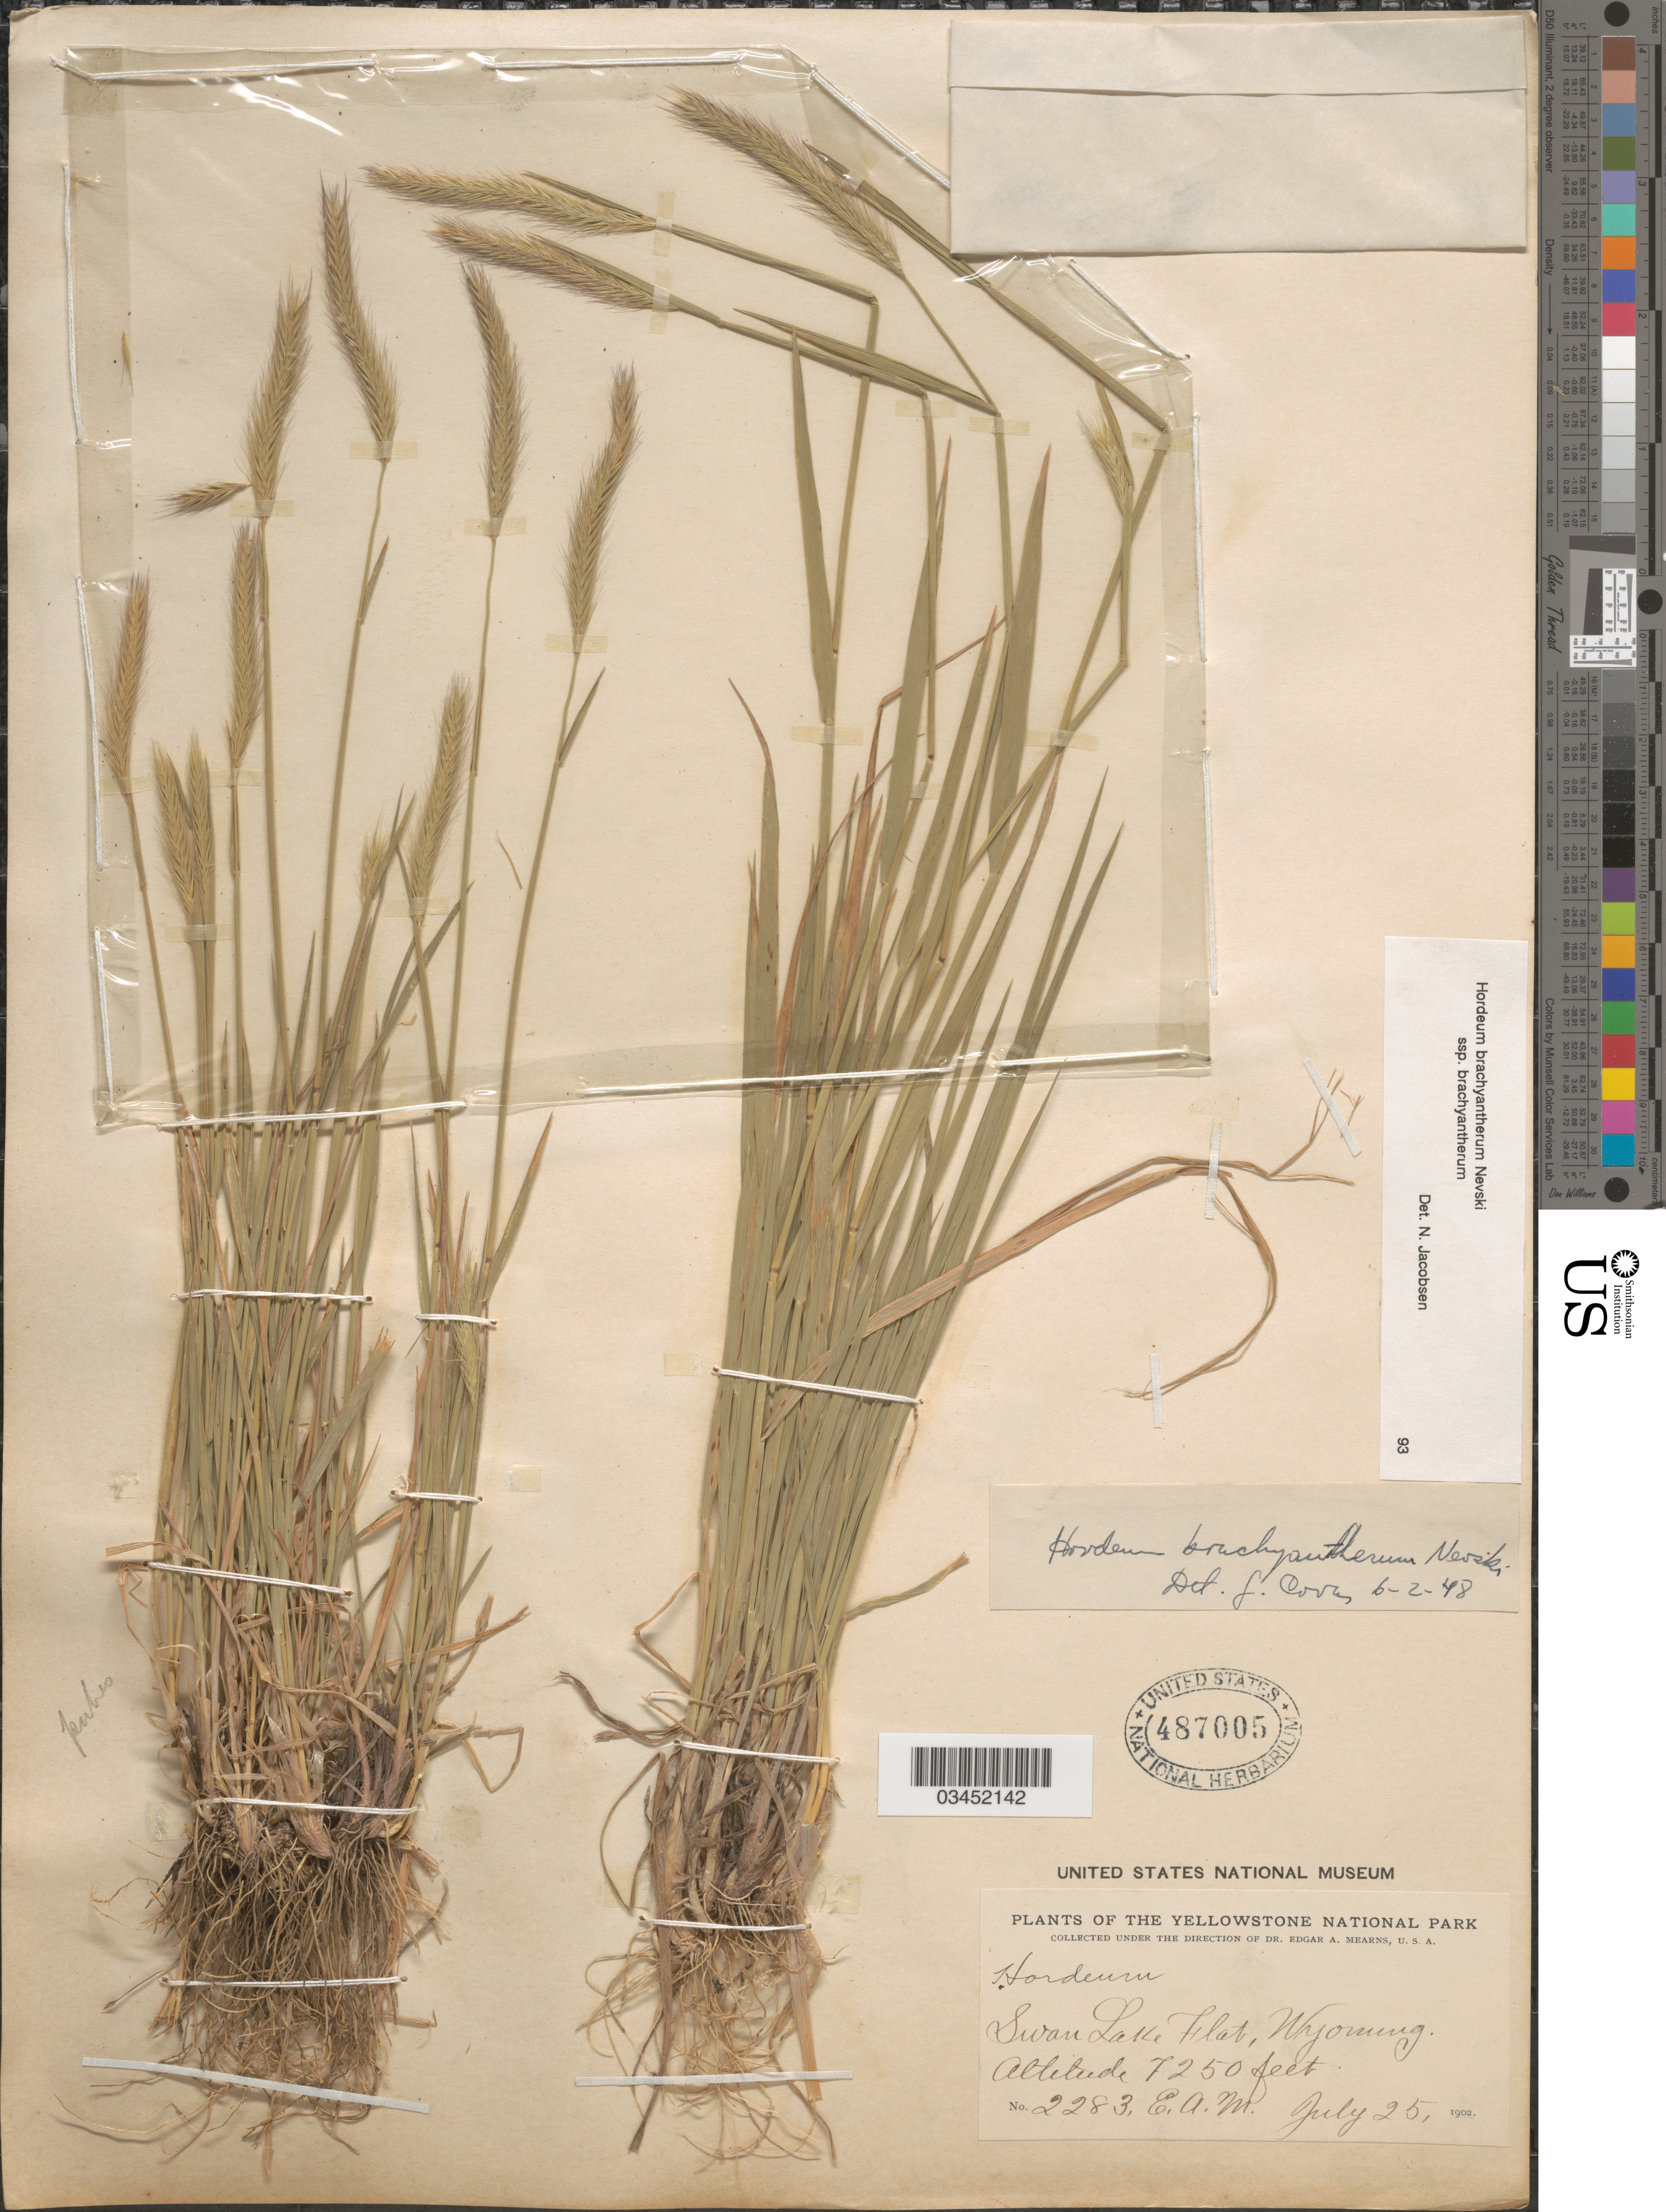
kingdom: Plantae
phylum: Tracheophyta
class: Liliopsida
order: Poales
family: Poaceae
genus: Hordeum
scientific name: Hordeum brachyantherum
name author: Nevski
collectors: E. A. Mearns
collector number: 2283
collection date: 1902-07-25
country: United States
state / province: Wyoming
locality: Yellowstone National Park. Swan Lake Flat.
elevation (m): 2210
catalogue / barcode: US 487005